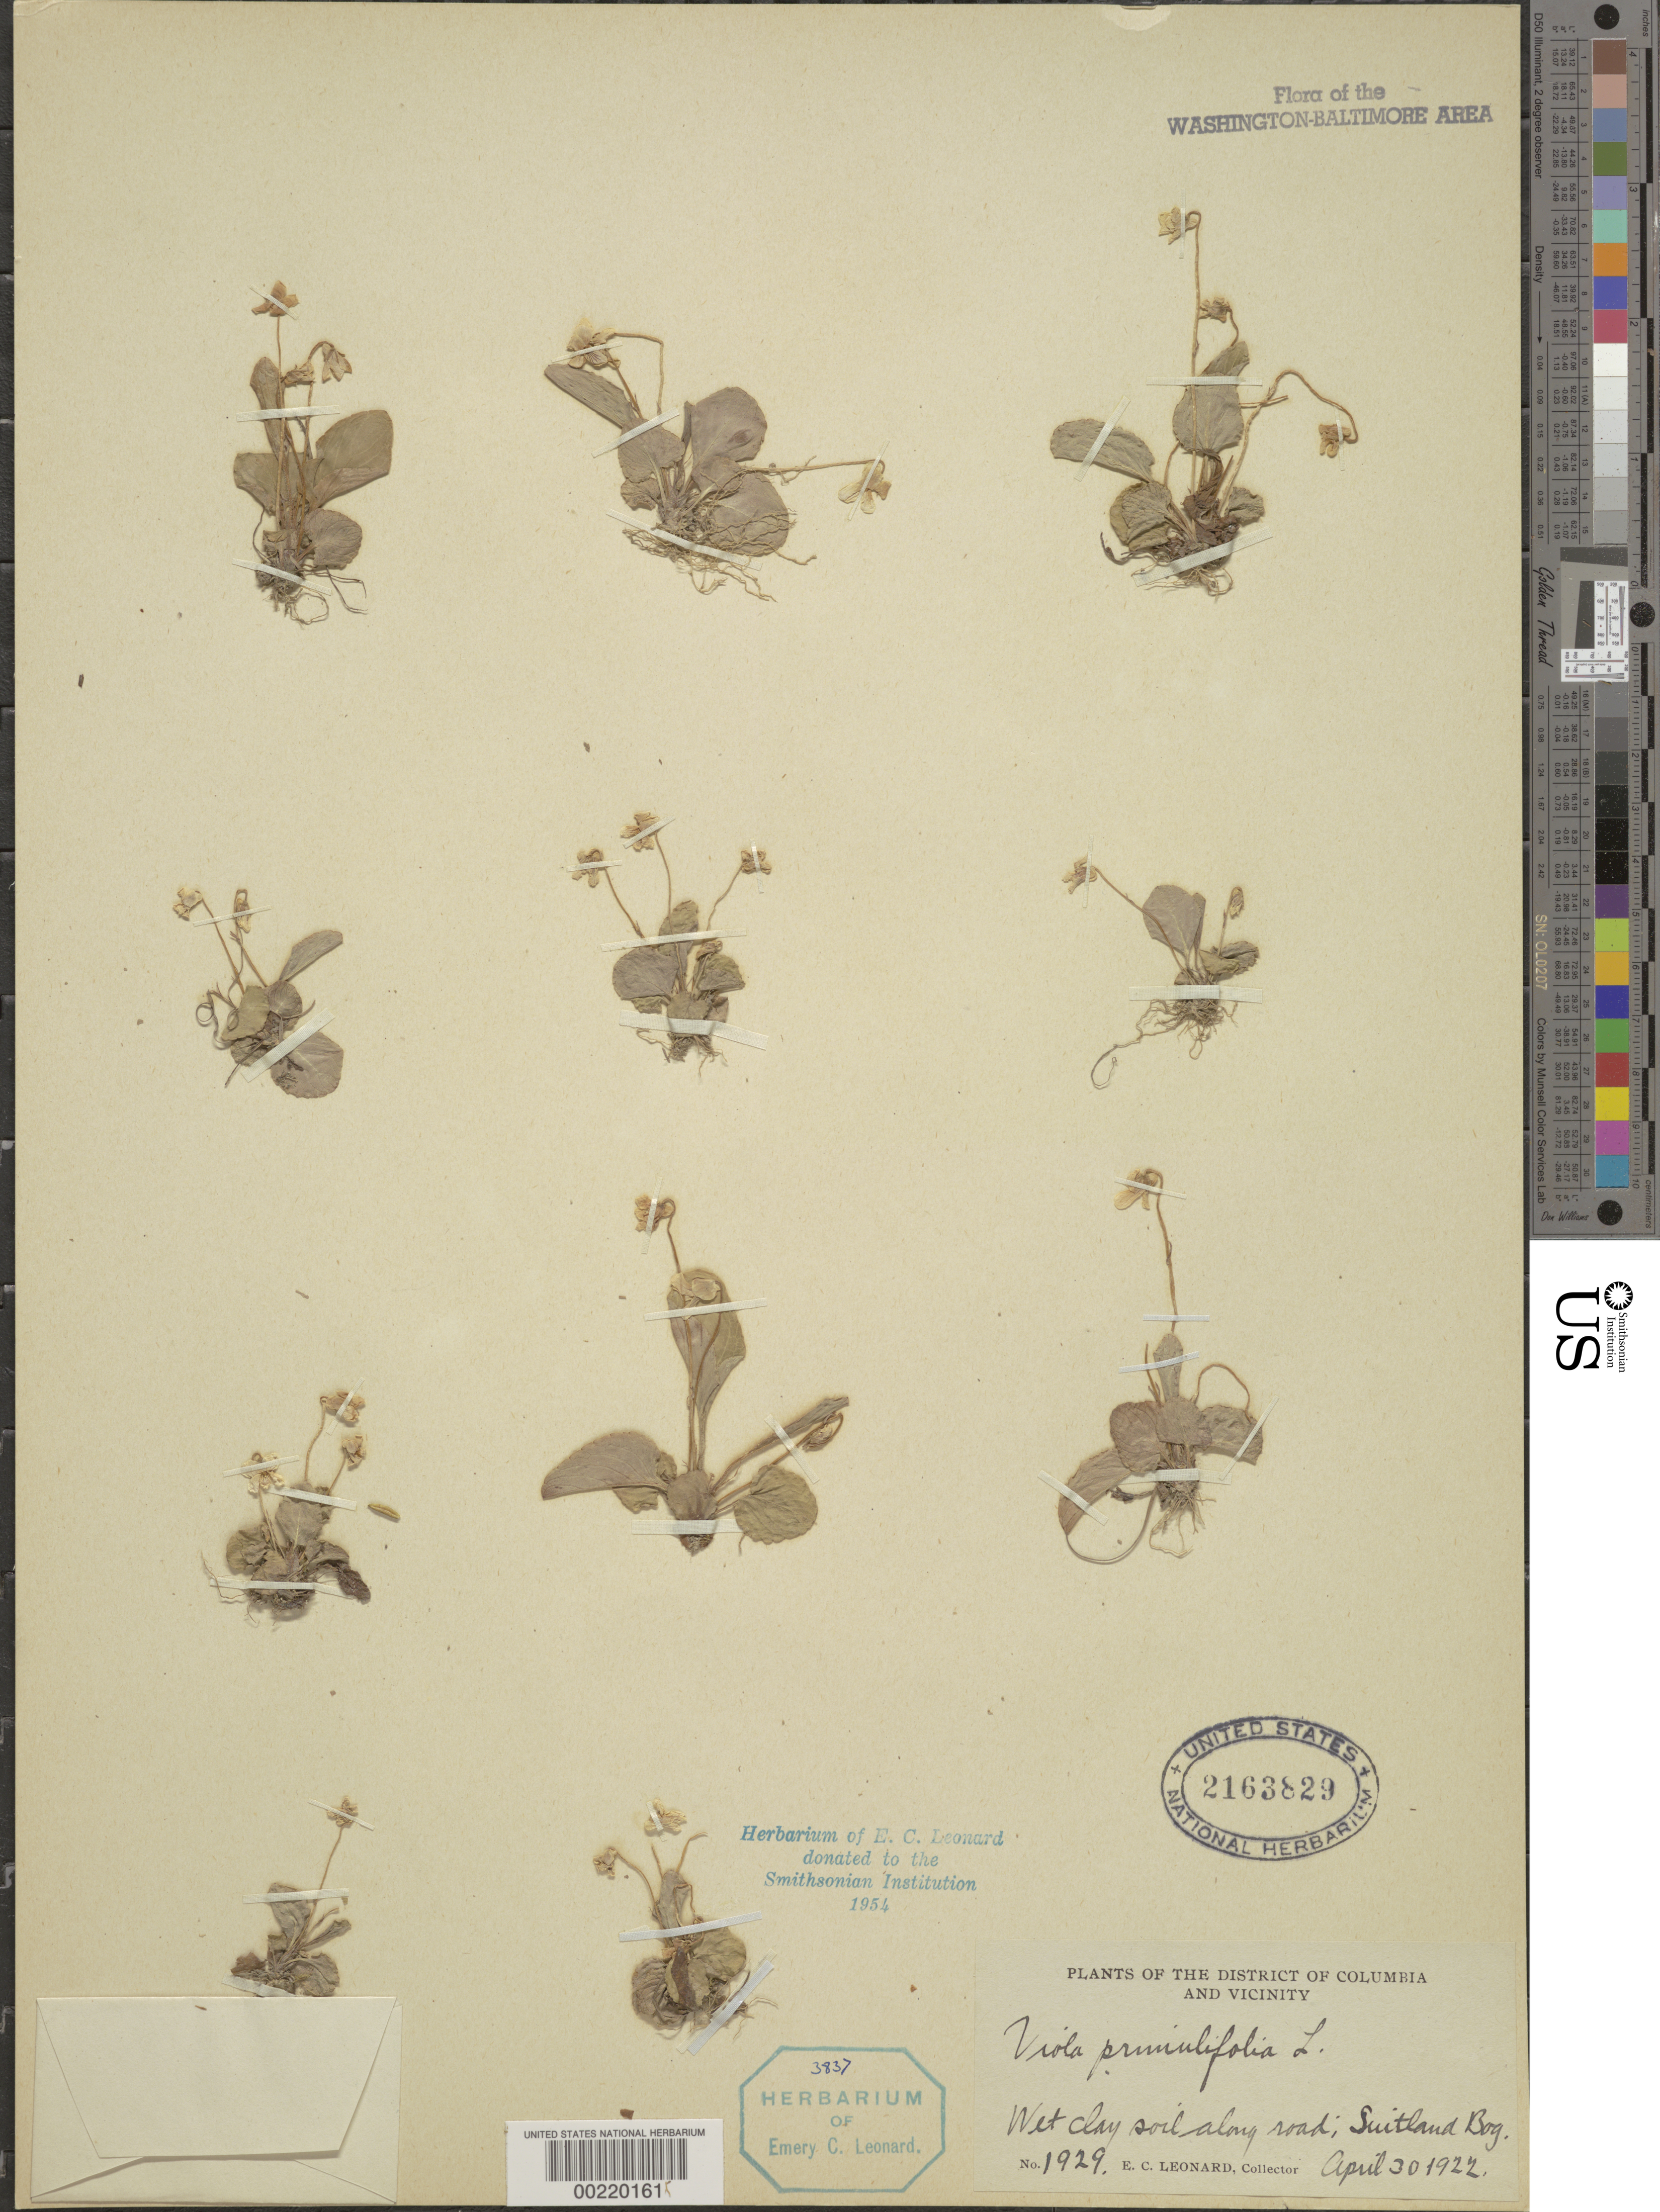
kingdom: Plantae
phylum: Tracheophyta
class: Magnoliopsida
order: Malpighiales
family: Violaceae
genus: Viola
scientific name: Viola primulifolia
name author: L.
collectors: E. C. Leonard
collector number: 1929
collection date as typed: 30 Apr 1922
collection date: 1922-04-30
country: United States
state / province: Maryland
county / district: Prince George's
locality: Suitland Bog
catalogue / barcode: US 2163829